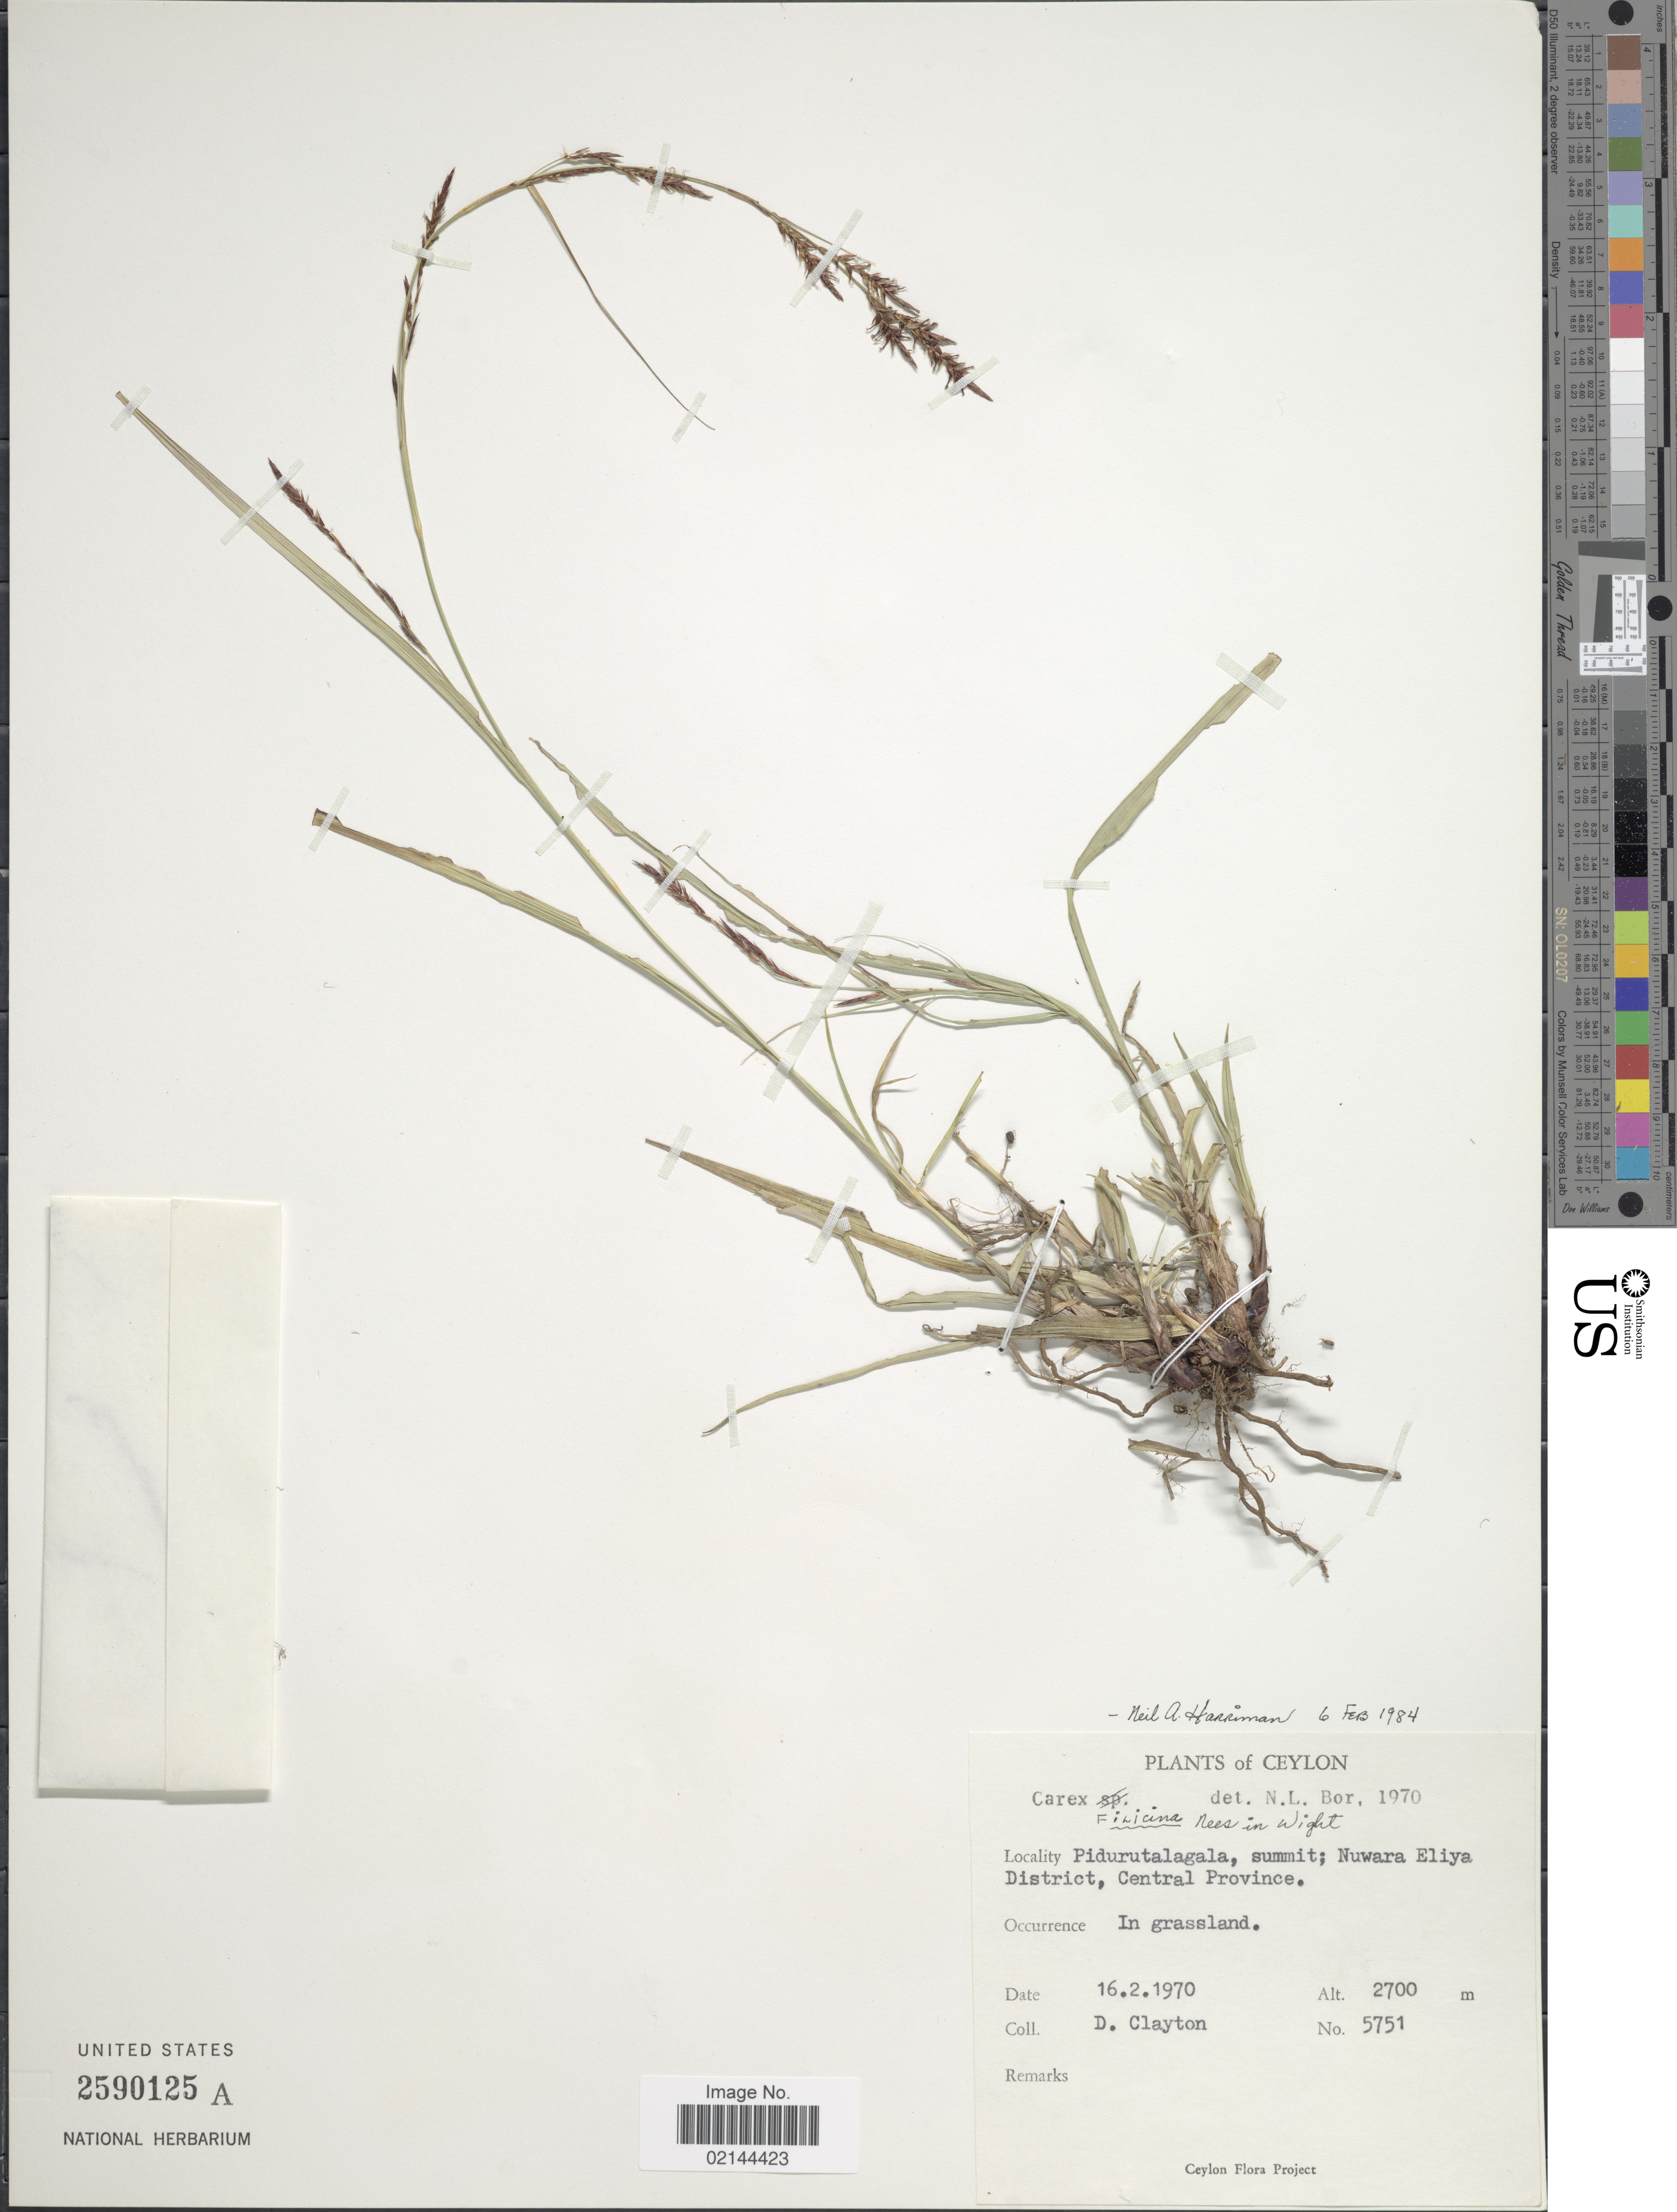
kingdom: Plantae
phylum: Tracheophyta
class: Liliopsida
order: Poales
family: Cyperaceae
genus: Carex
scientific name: Carex filicina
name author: Nees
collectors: D. Clayton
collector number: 5751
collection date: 1970-02-16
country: Sri Lanka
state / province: Central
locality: Ceylon. pidurutalagala, summit; Nuwara Eliya District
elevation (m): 2700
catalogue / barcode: US 2590125A